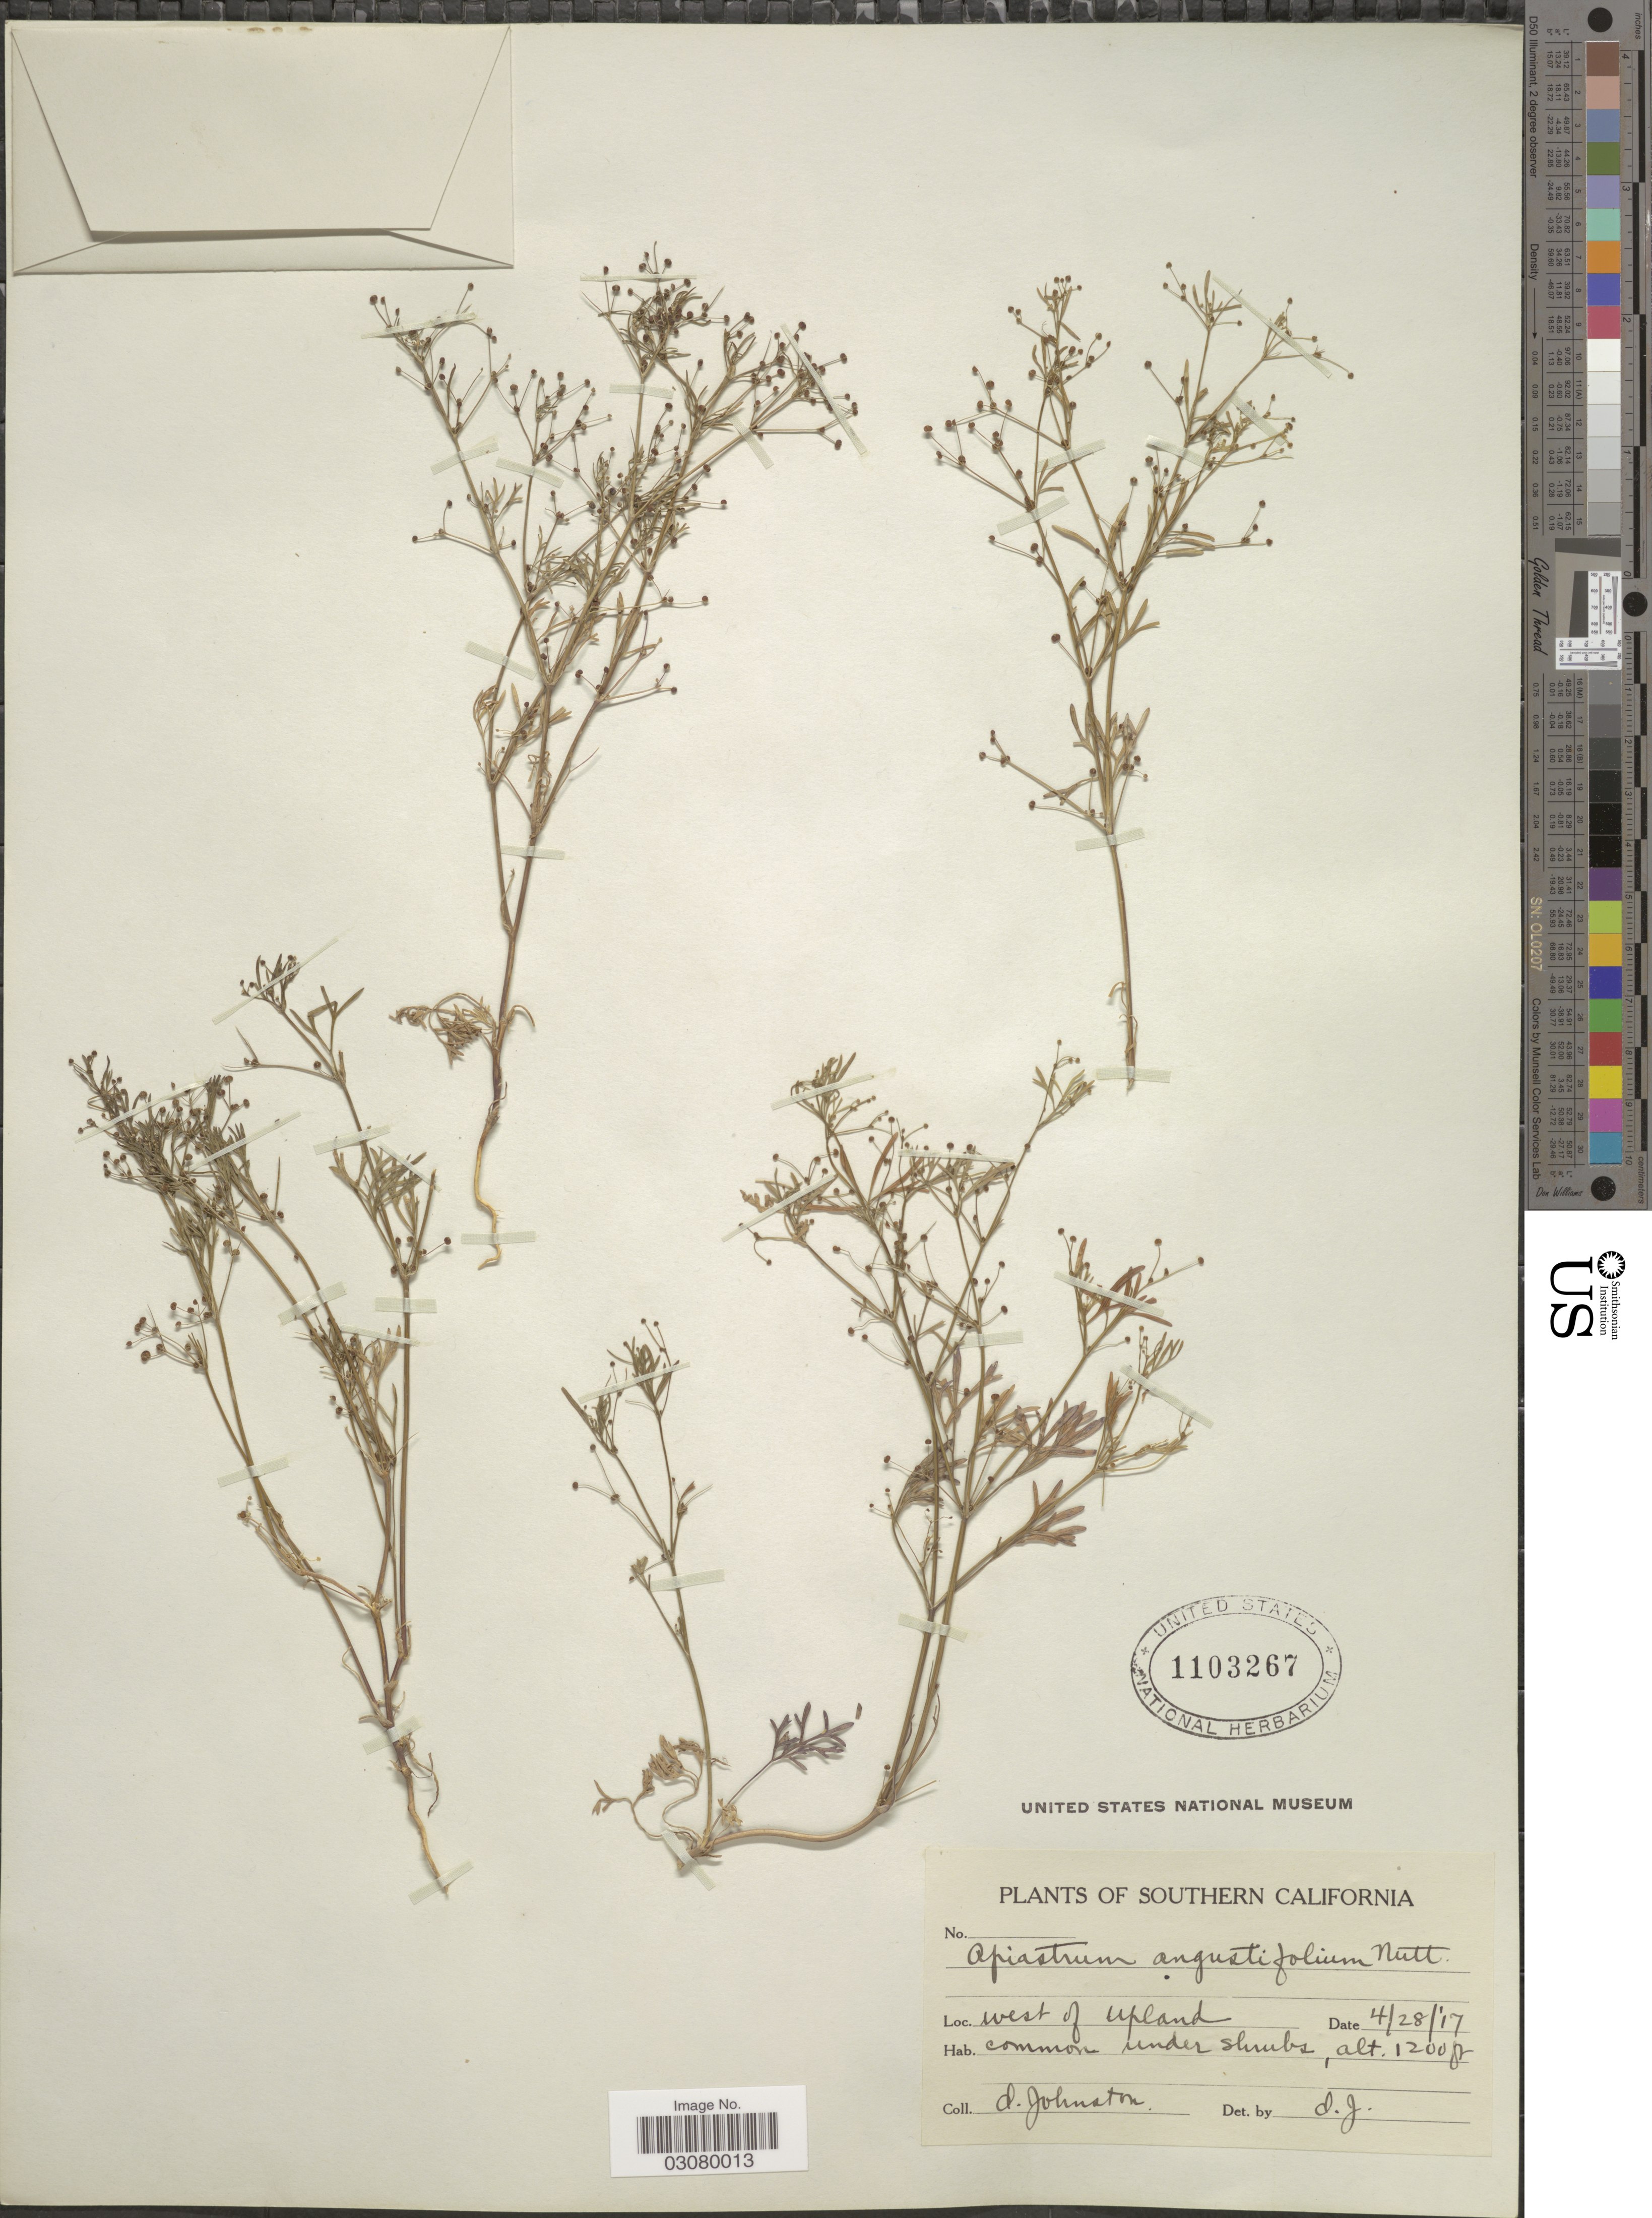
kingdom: Plantae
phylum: Tracheophyta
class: Magnoliopsida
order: Apiales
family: Apiaceae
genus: Apiastrum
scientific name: Apiastrum angustifolium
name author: Nutt.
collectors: I.M. Johnston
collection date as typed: Transcribed d/m/y: 28/4/17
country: United States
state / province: California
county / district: San Bernardino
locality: Southern California. West of upland.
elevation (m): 366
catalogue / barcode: US 1103267